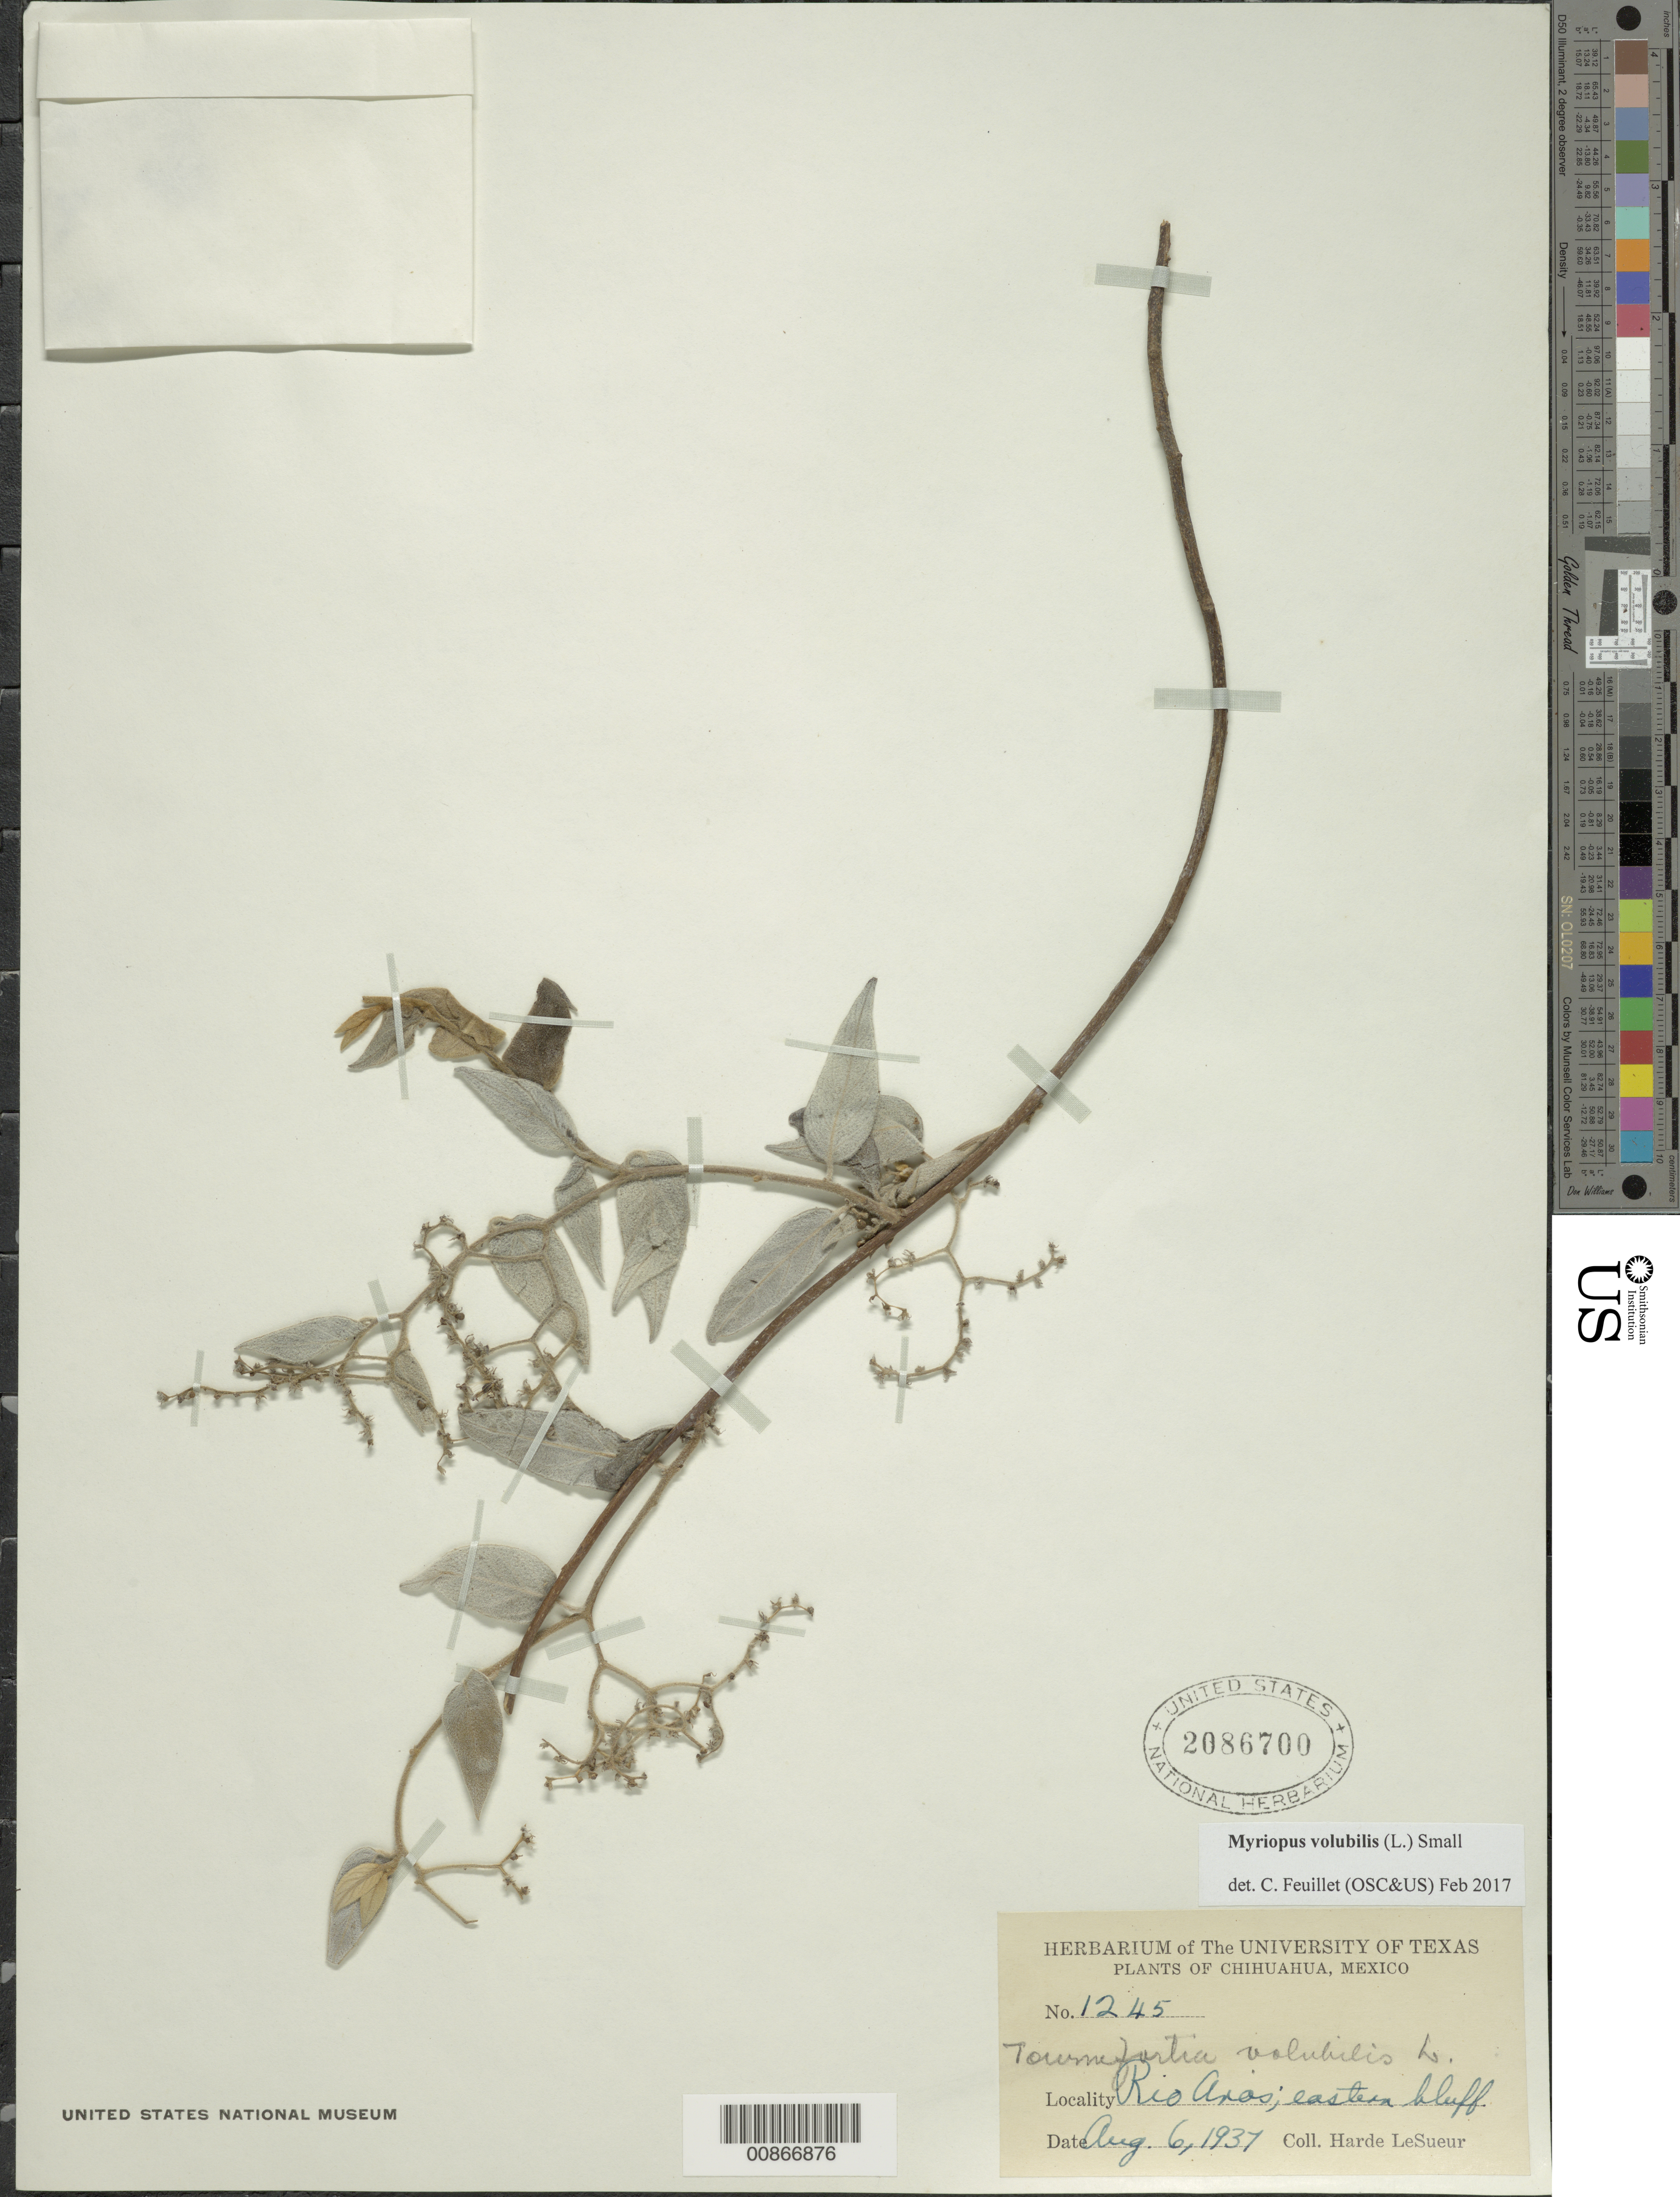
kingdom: Plantae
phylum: Tracheophyta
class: Magnoliopsida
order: Boraginales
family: Heliotropiaceae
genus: Myriopus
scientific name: Myriopus volubilis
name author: (L.) Small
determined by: Feuillet, C.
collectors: D. H. LeSueur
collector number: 1245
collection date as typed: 06 Aug 1937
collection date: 1937-08-06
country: Mexico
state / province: Chihuahua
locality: Río Aros; eastern bluff. Chihuahua.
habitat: Bluff.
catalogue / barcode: US 2086700